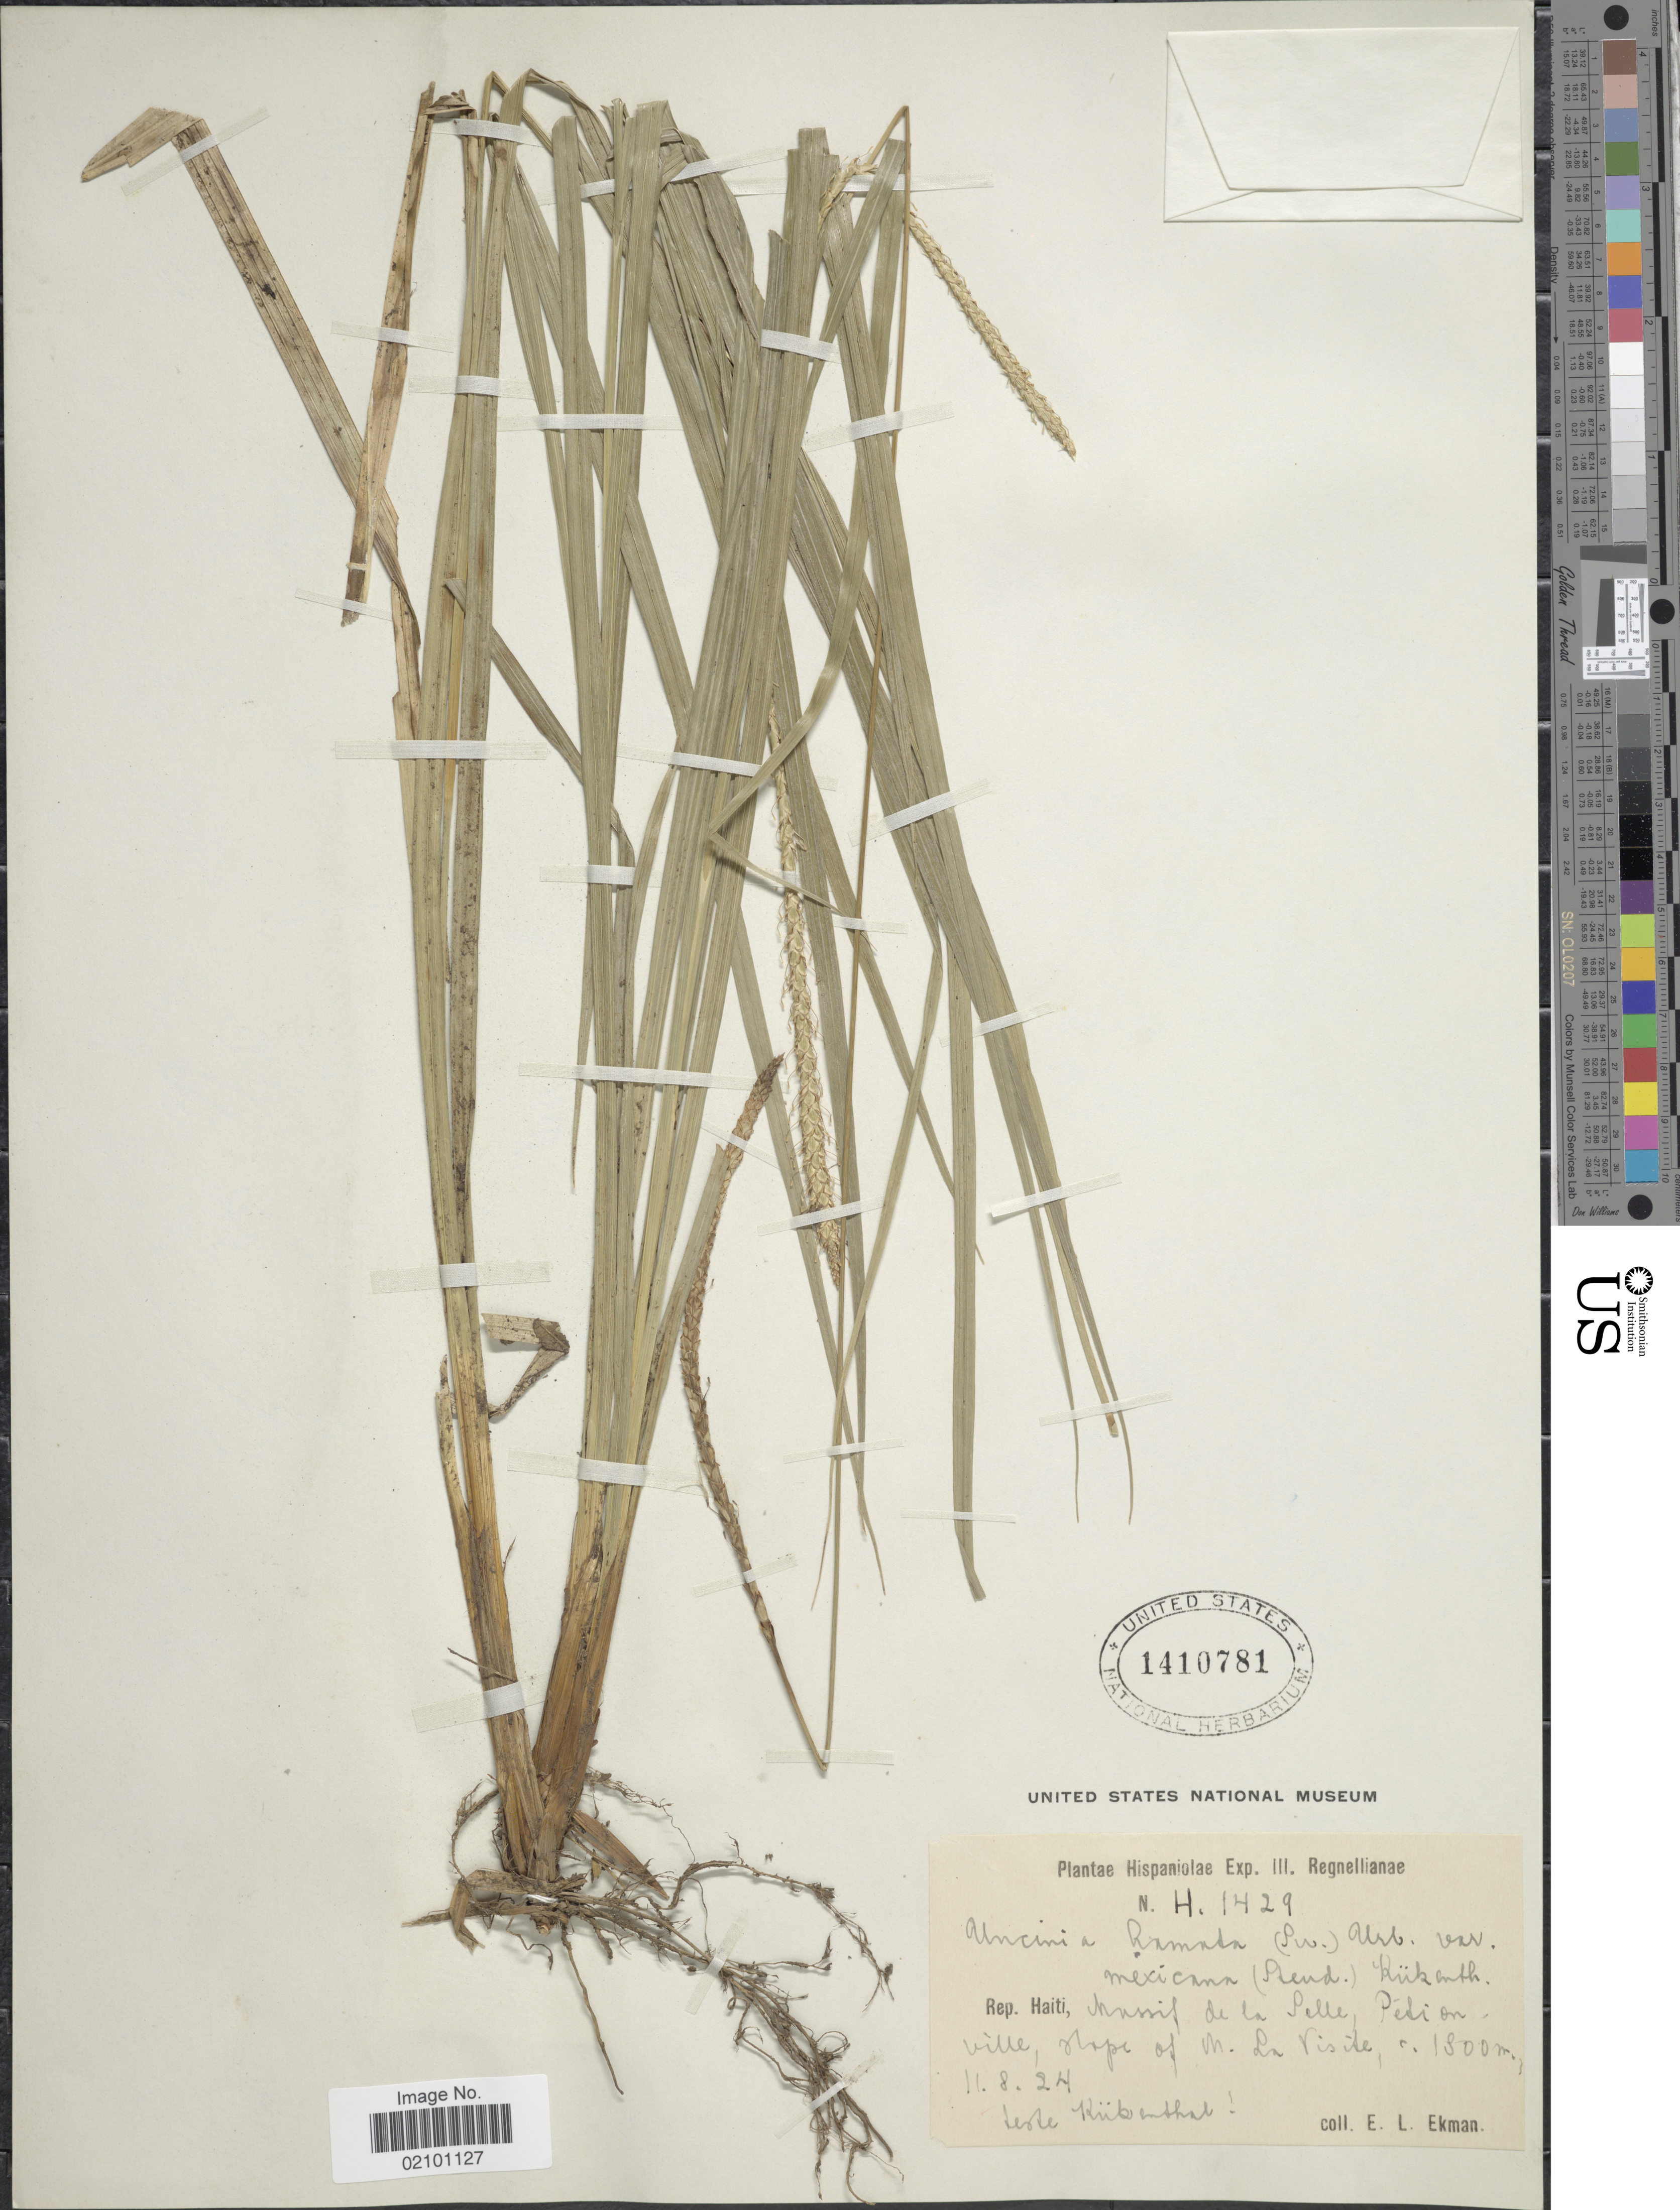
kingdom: Plantae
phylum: Tracheophyta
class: Liliopsida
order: Poales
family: Cyperaceae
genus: Carex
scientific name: Carex hamata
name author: Sw.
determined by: Strong, M. T., (US), Smithsonian Institution - National Museum of Natural History (UNITED STATES)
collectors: E. L. Ekman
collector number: H1429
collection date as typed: Transcribed d/m/y: 11/8/24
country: Haiti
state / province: Ouest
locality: Rep. Haiti, Massif de la Pelle, Pedionville, slope of M. La Visite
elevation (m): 1800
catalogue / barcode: US 1410781